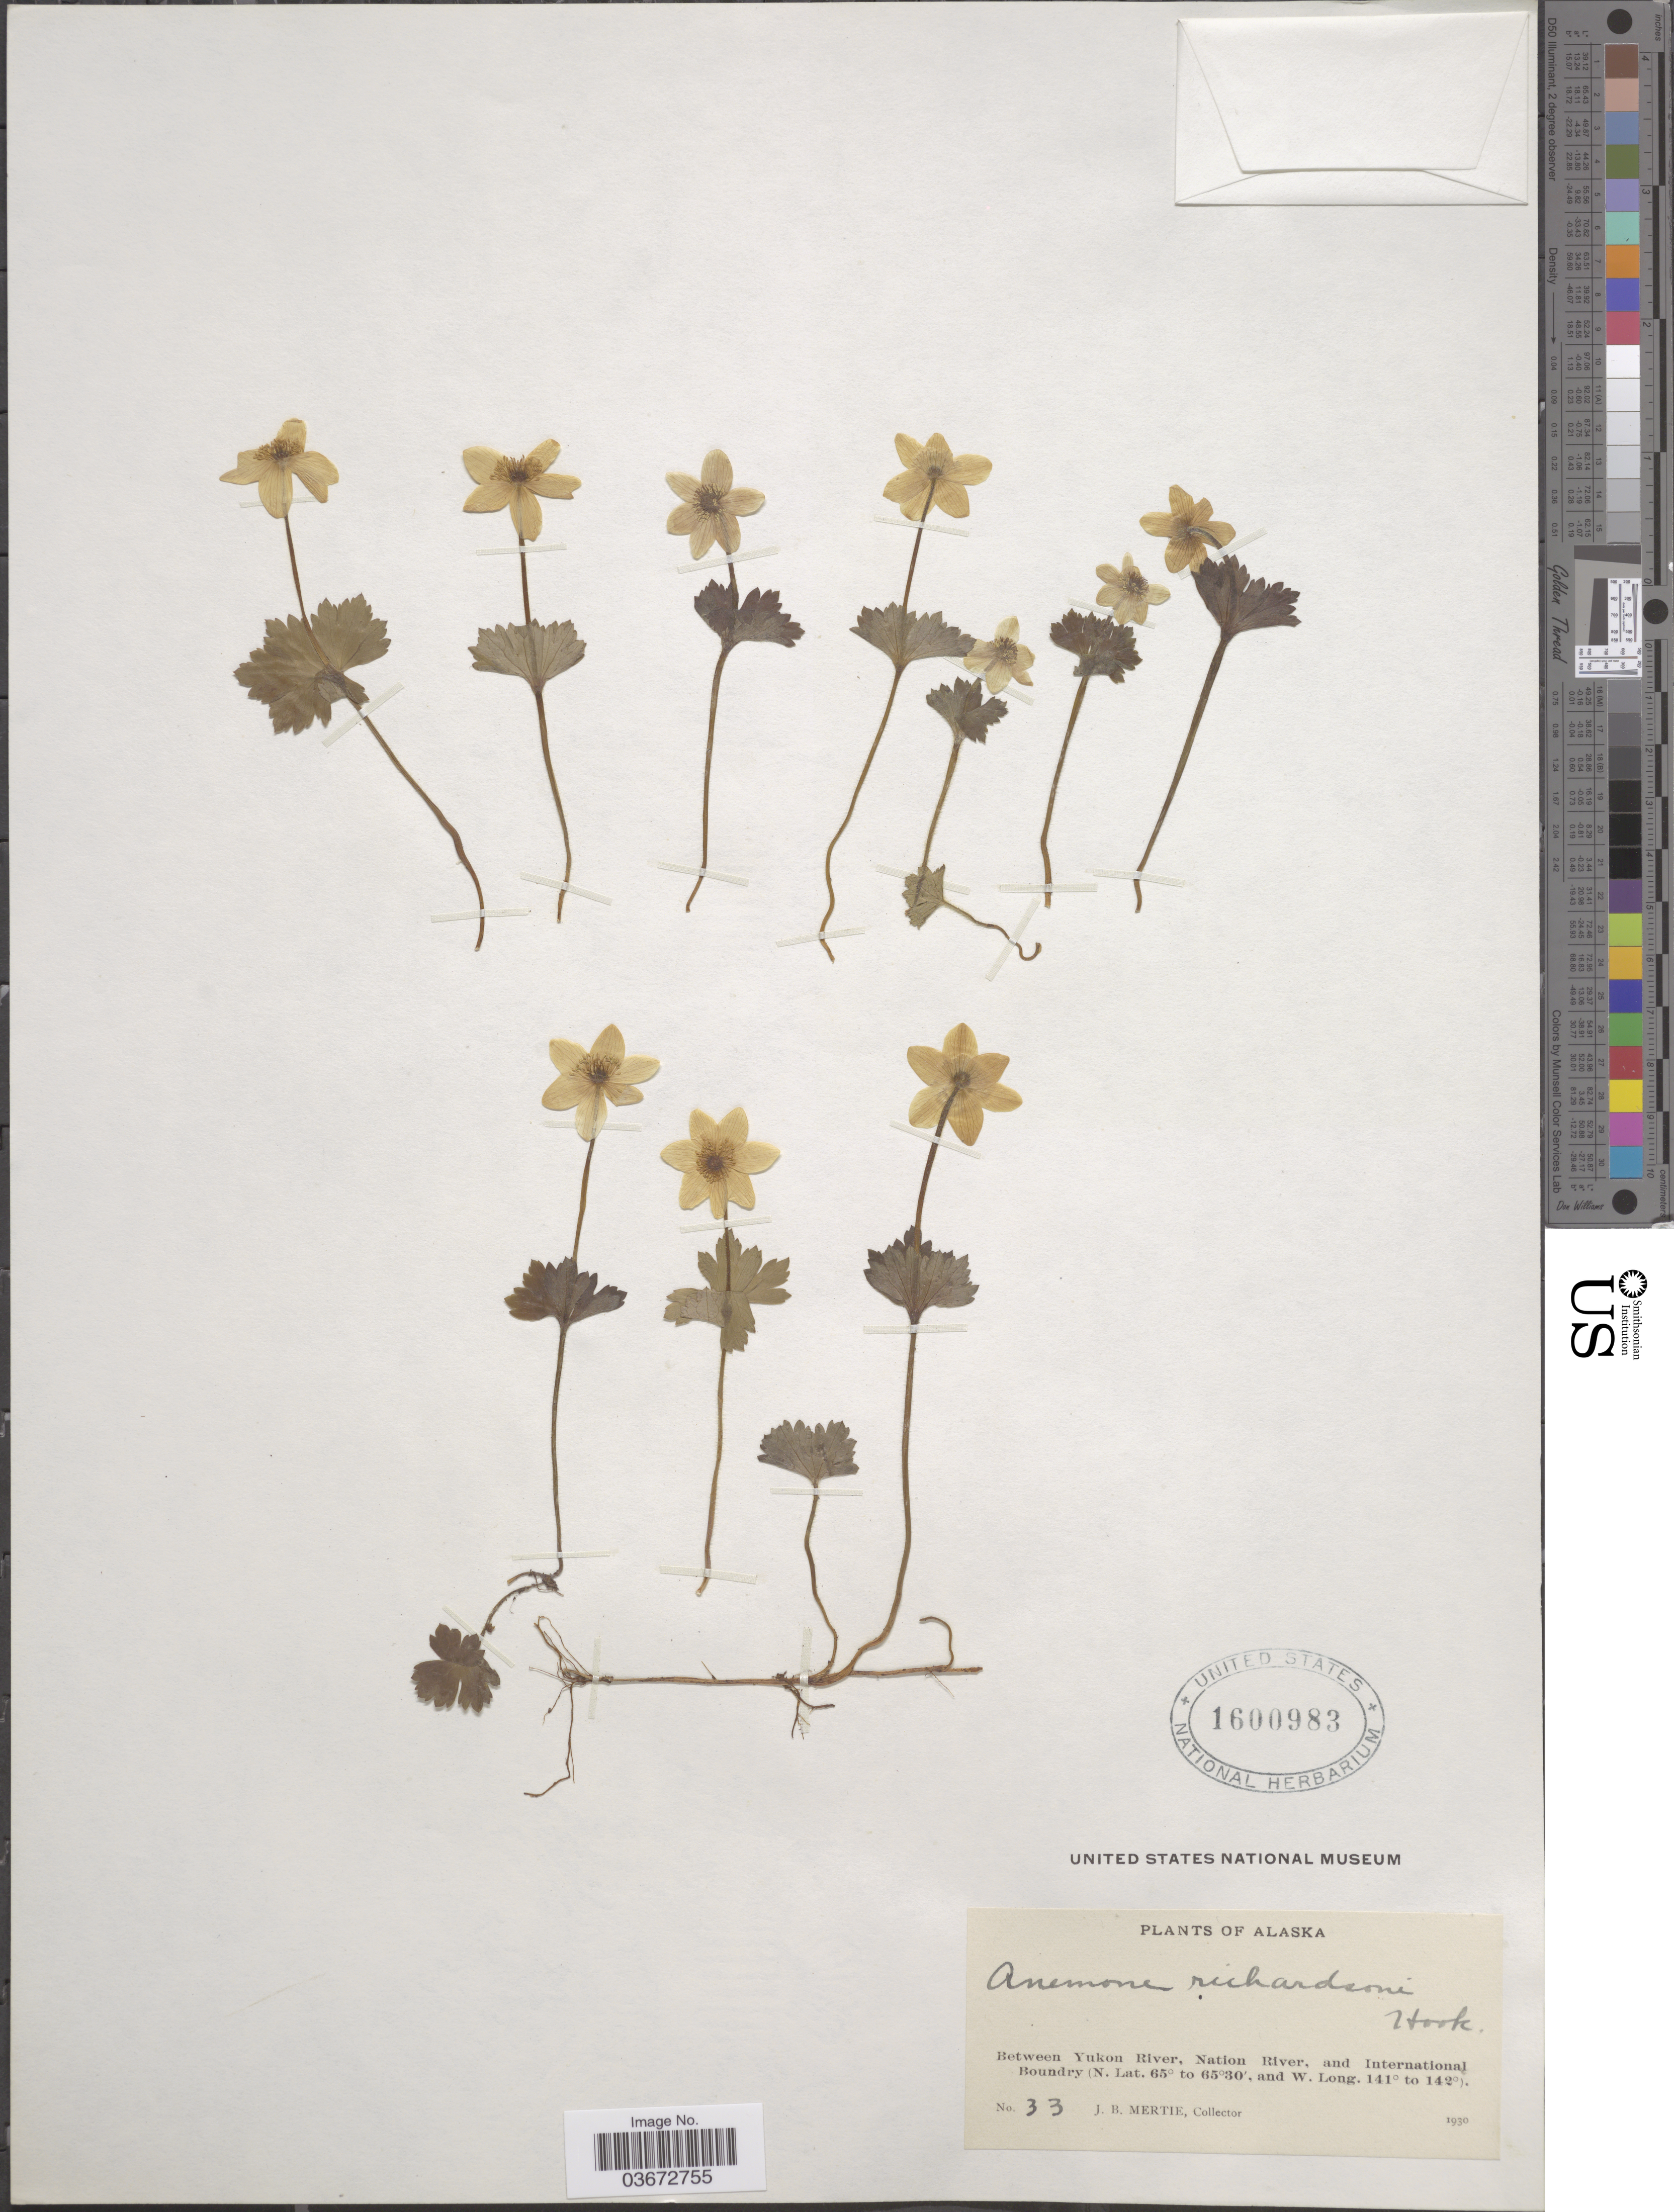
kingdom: Plantae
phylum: Tracheophyta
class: Magnoliopsida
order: Ranunculales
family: Ranunculaceae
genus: Anemone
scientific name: Anemone richardsonii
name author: Hook.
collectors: J. Mertie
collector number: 33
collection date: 1930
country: United States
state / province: Alaska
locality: Between Yukon River, Nation River, and International Boundary.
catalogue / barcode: US 1600983